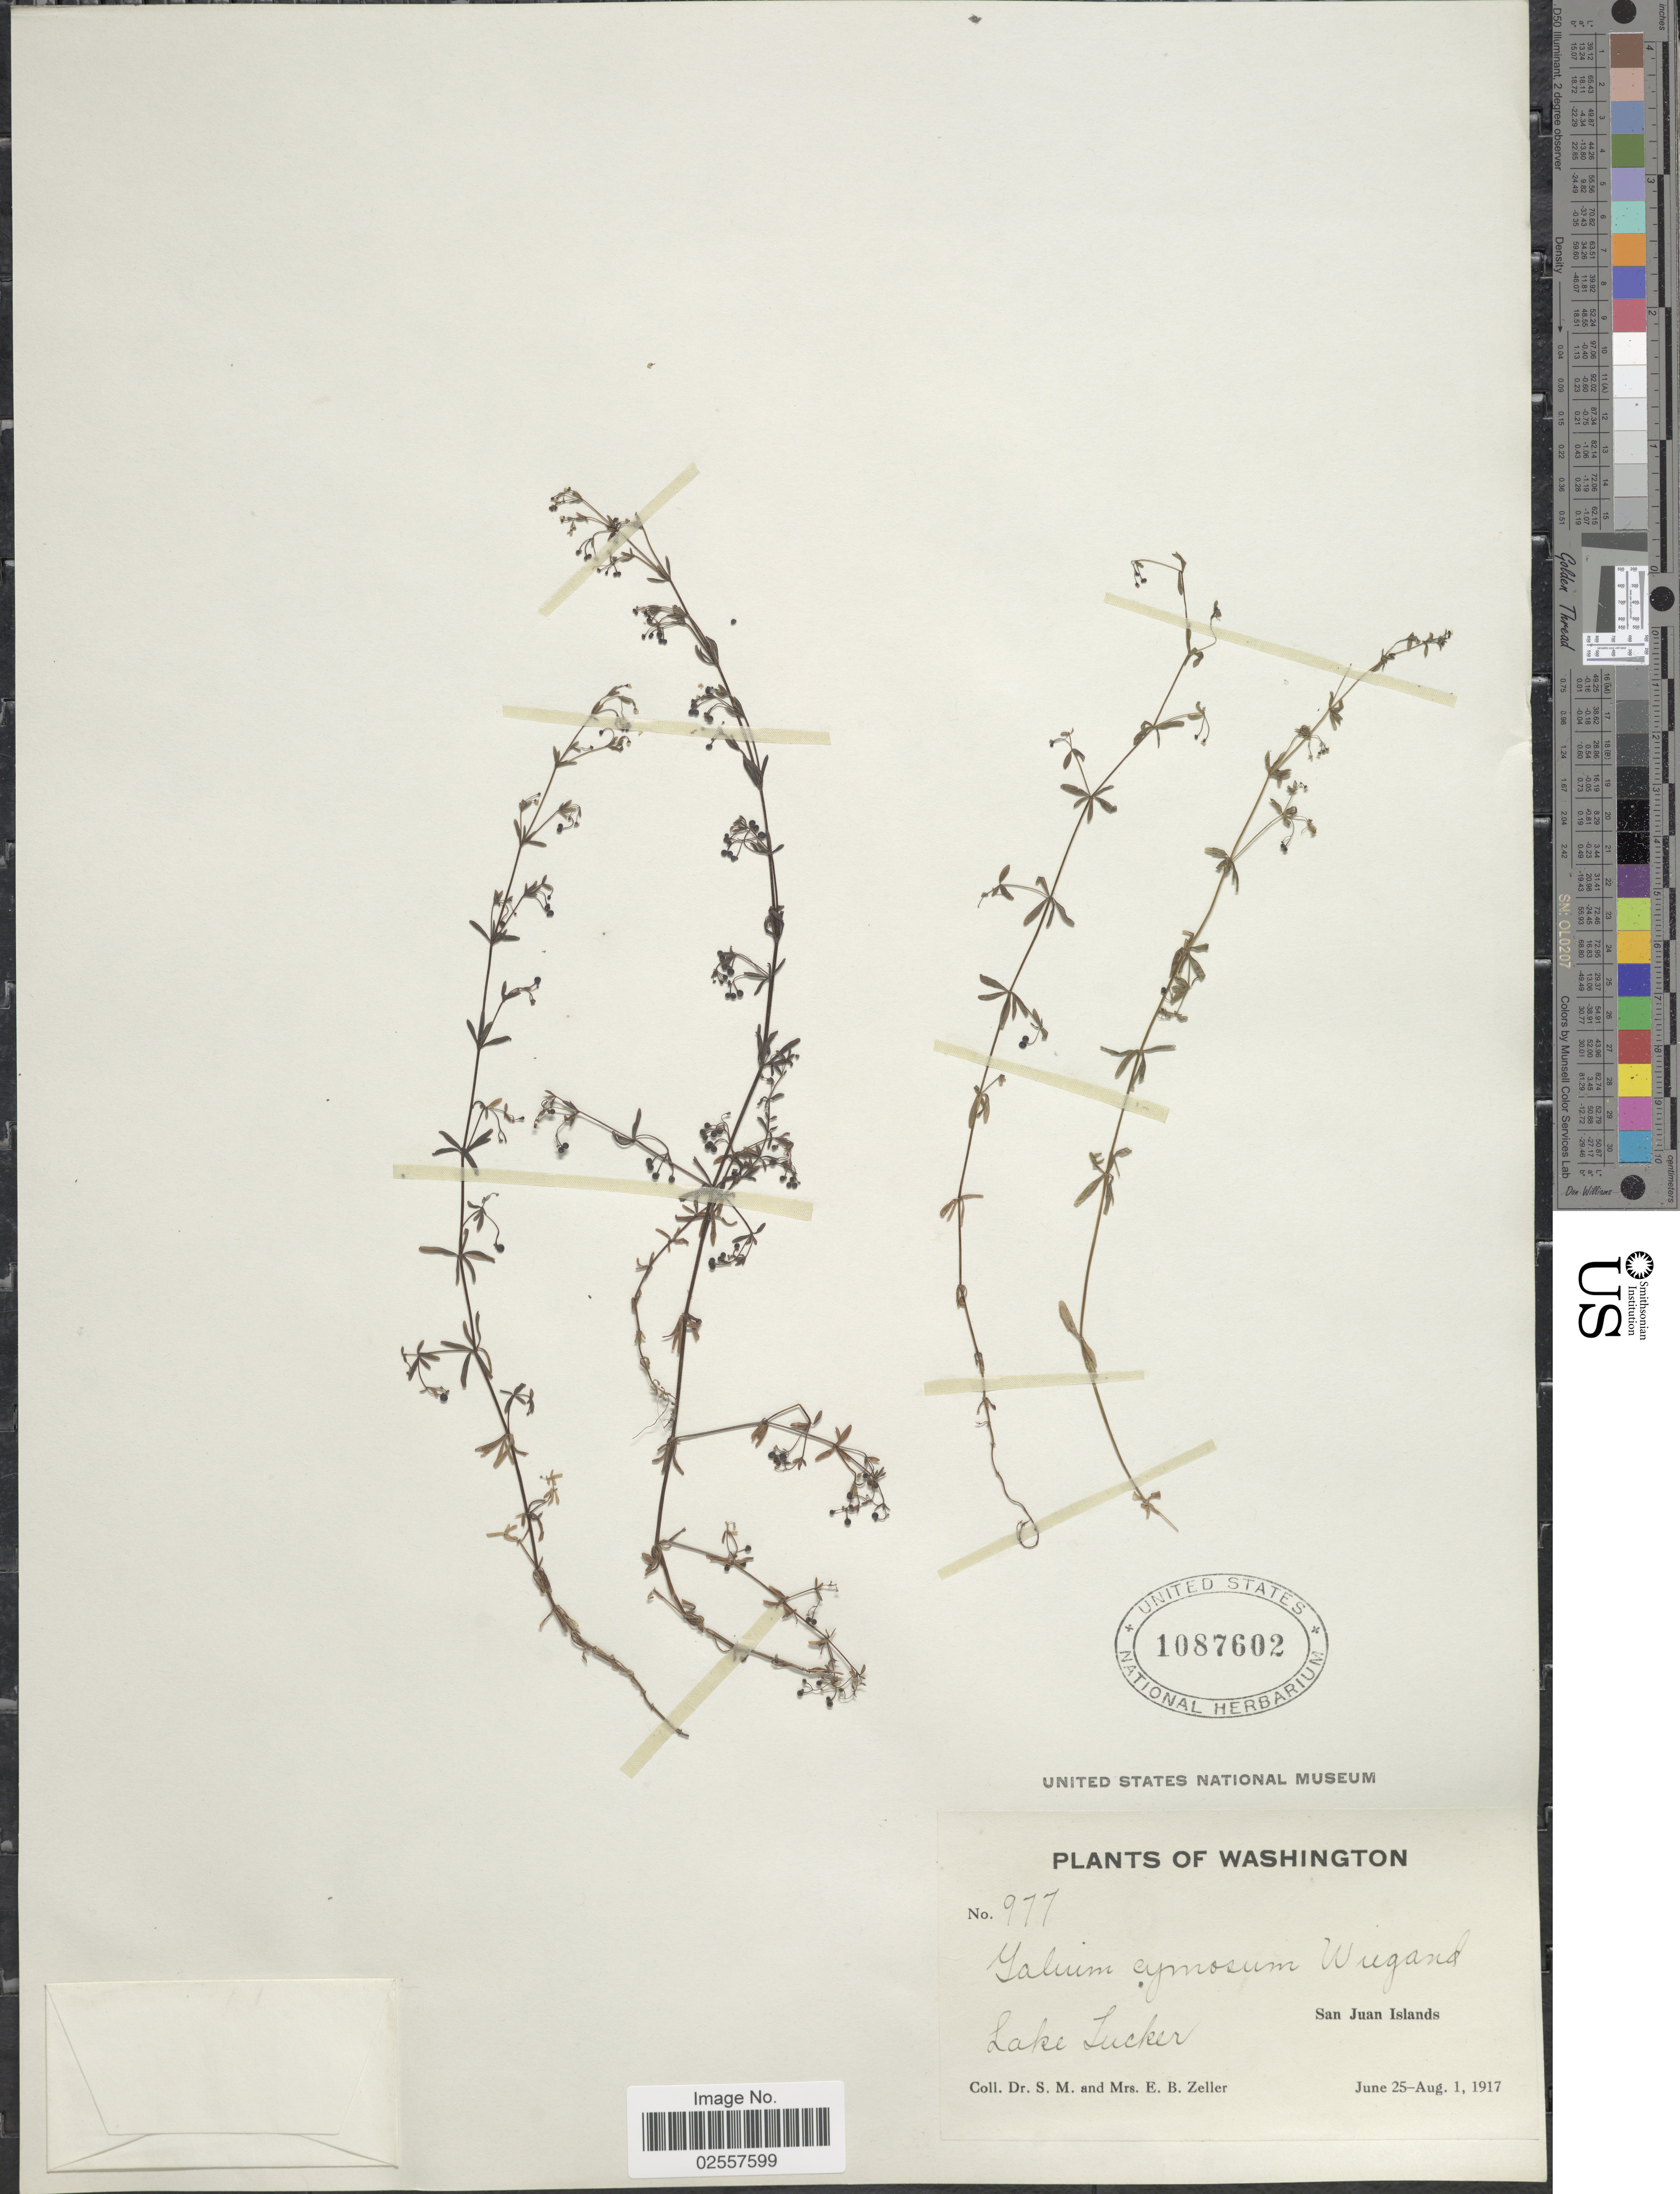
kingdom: Plantae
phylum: Tracheophyta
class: Magnoliopsida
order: Gentianales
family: Rubiaceae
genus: Galium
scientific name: Galium cymosum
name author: Wiegand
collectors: S. Zeller & E. Zeller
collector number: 977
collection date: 1917-06-25/1917-08-01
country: United States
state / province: Washington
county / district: San Juan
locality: Lake Lucker, San Juan Islands.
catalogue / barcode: US 1087602